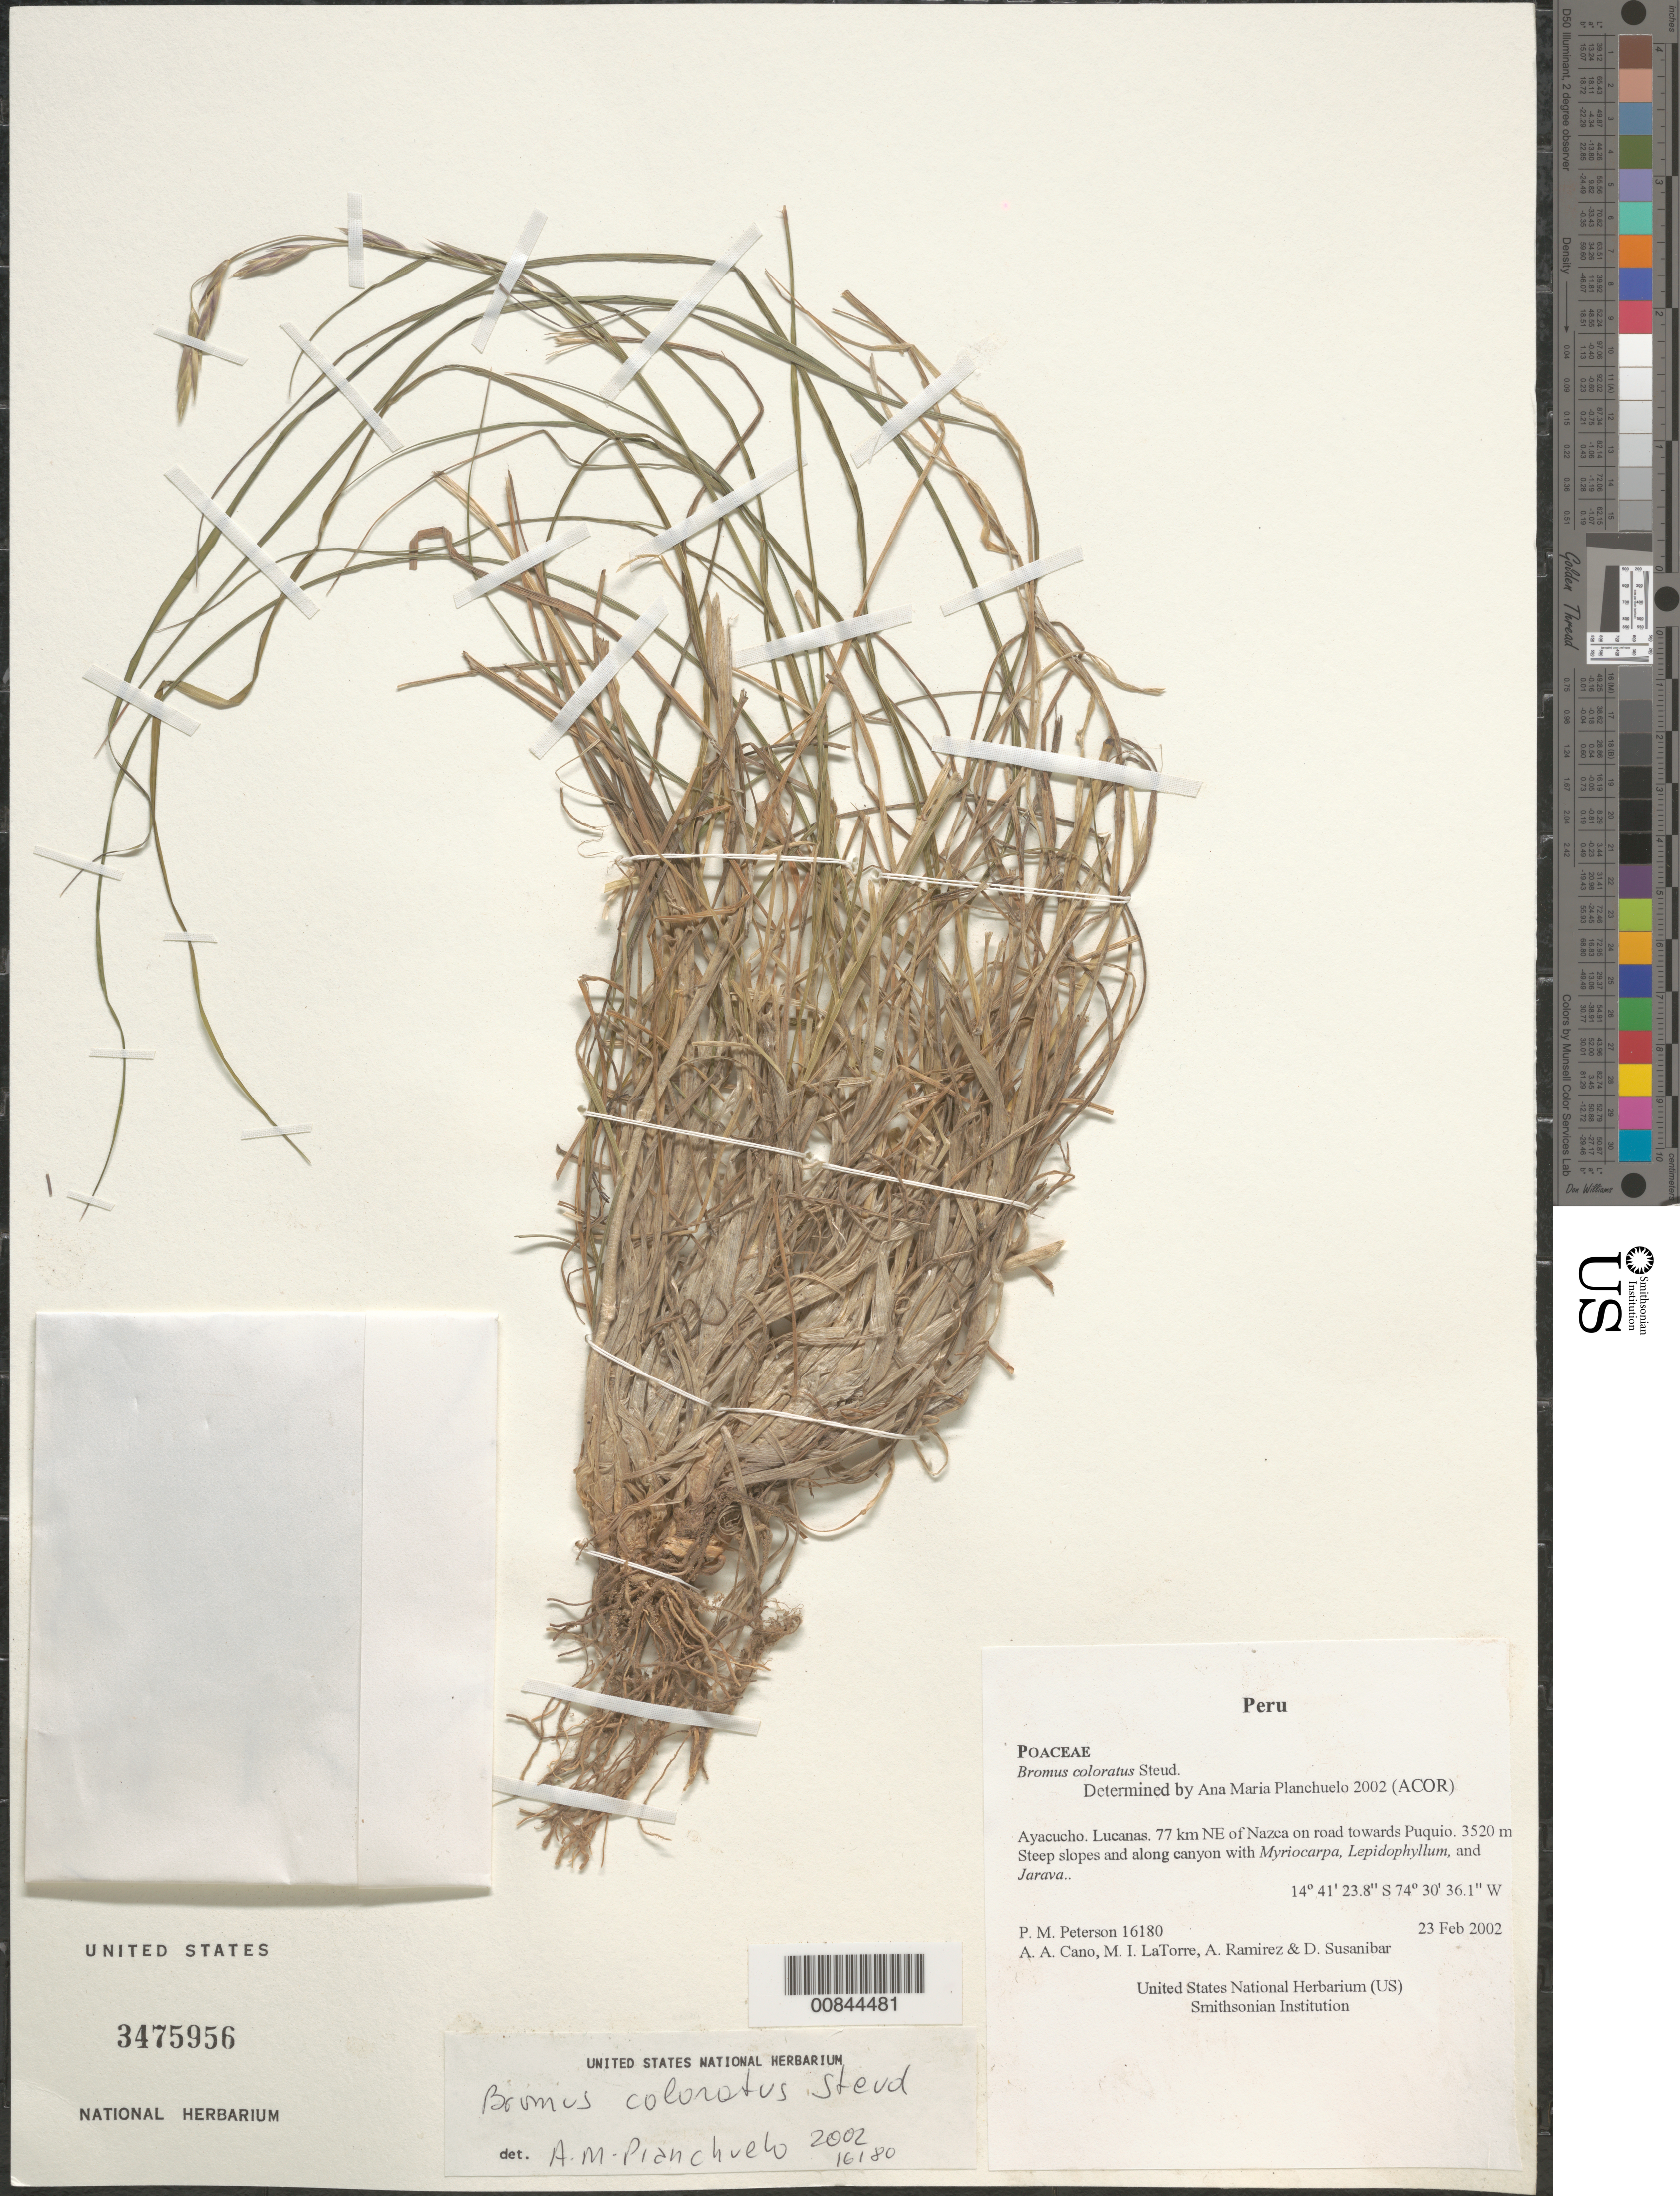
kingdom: Plantae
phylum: Tracheophyta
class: Liliopsida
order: Poales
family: Poaceae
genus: Bromus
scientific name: Bromus coloratus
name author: Steud.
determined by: Planchuelo, A. M.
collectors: P. M. Peterson, A. Cano, M. I. La Torre, A. Ramírez & D. Susanibar Cruz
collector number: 16180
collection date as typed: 23 Feb 2002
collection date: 2002-02-23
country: Peru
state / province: Ayacucho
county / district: Lucanas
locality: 77 km NE of Nazca on road towards Puquio.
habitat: Steep slopes and along canyon with ~Myriocarpa, Lepidophyllum, and Jarava~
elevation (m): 3520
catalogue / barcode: US 3475956